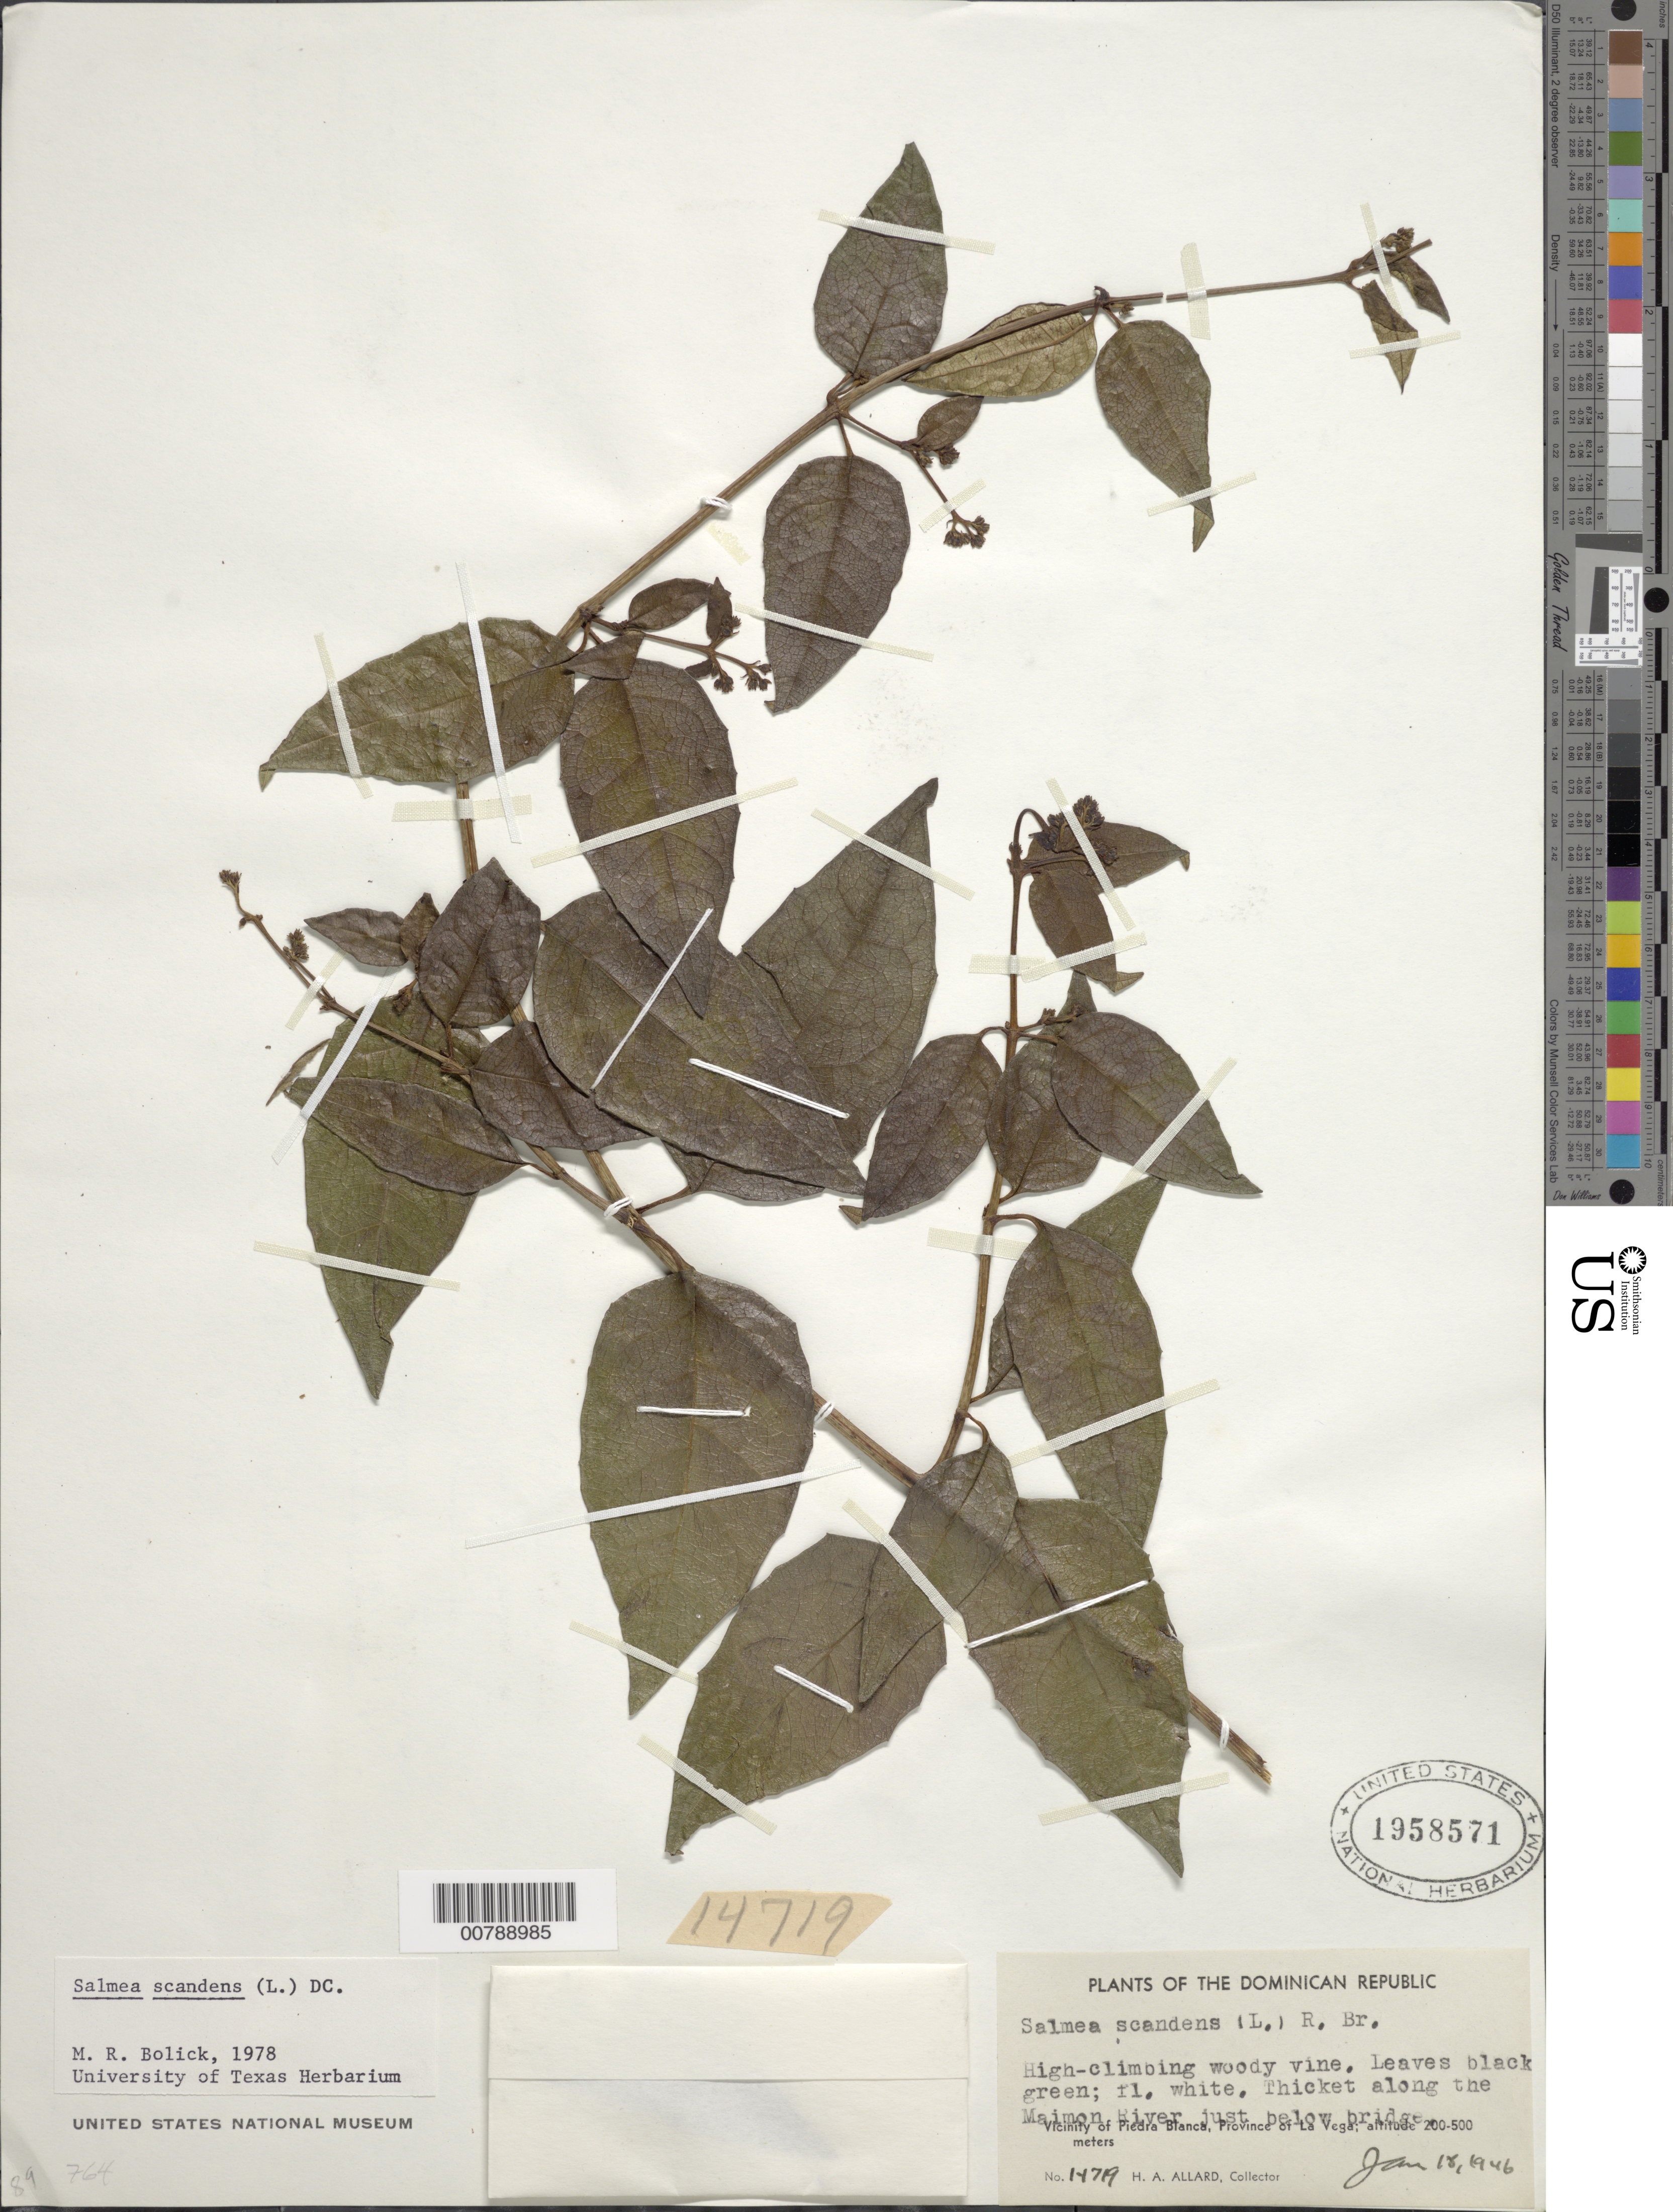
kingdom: Plantae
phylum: Tracheophyta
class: Magnoliopsida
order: Asterales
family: Asteraceae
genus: Salmea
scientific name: Salmea scandens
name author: (L.) DC.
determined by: Bolick, Margaret R., Curator (NEB), University of Nebraska State Museum (UNITED STATES)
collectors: H. A. Allard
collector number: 14719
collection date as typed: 18 Jan 1946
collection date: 1946-01-18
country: Dominican Republic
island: Hispaniola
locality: Vicinity of Piedra Blanca, Province of La Vega.Thicket along the Maimon River just below bridge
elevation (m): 200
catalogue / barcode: US 1958571